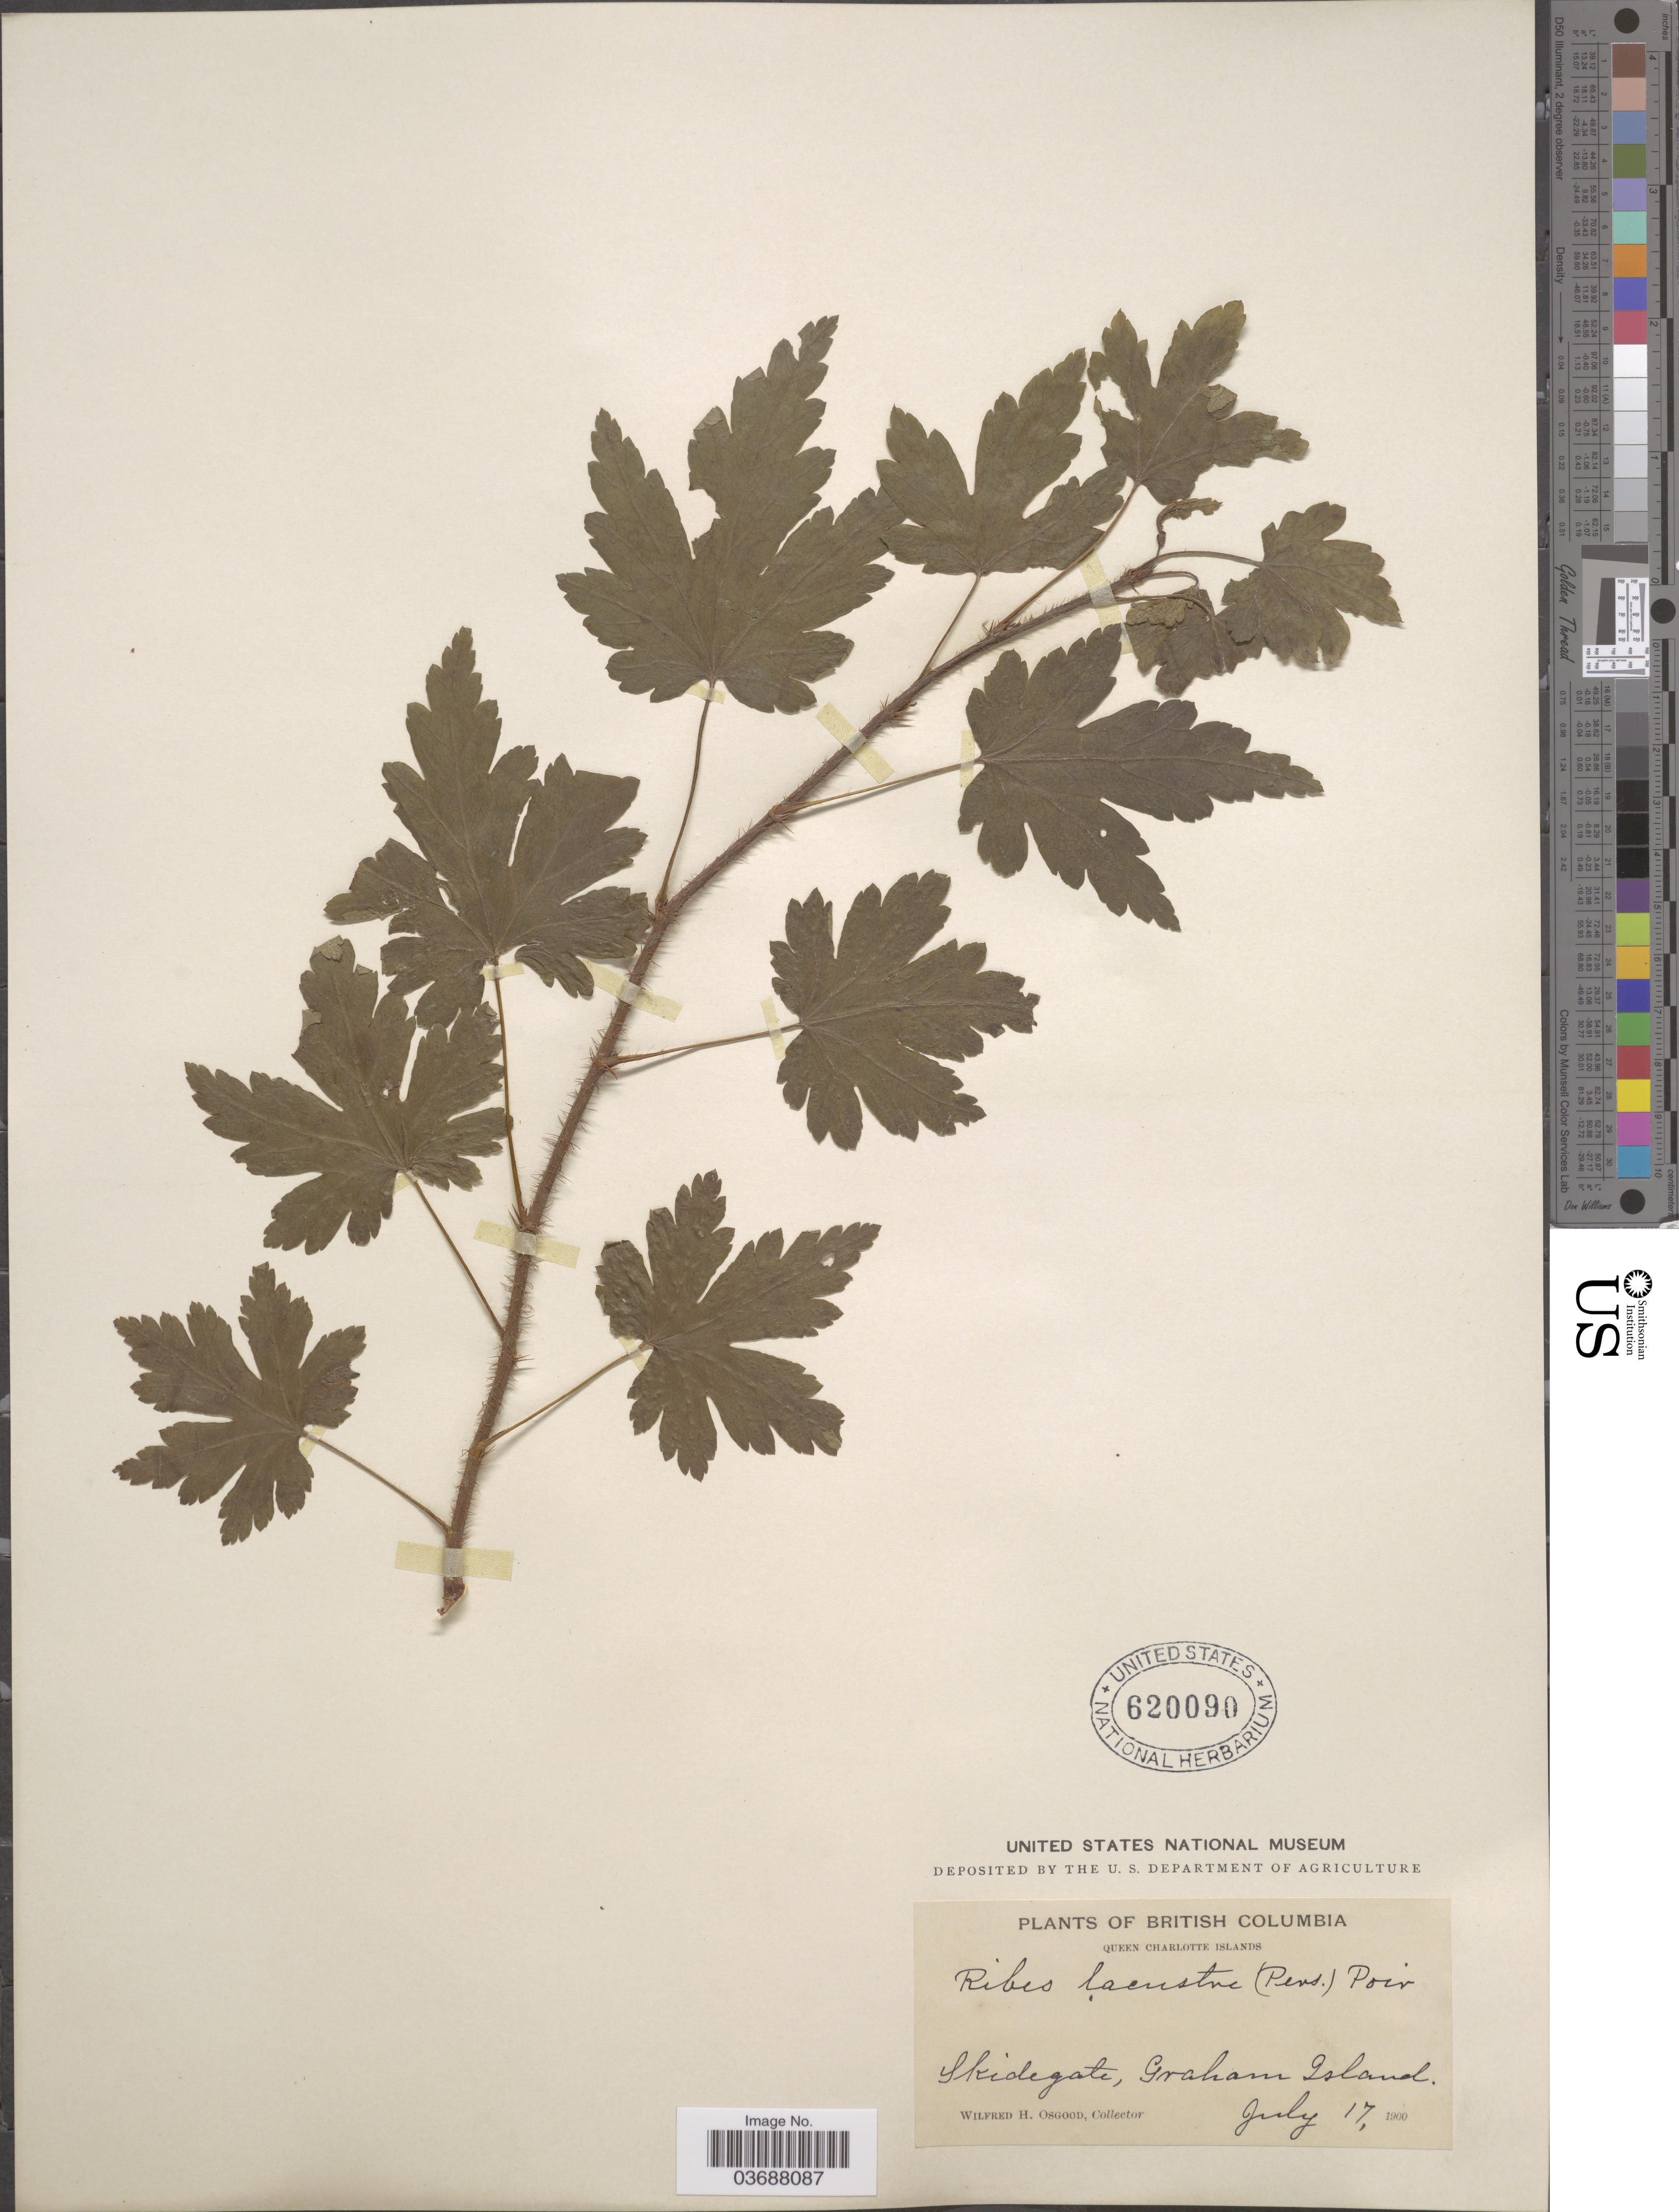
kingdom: Plantae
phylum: Tracheophyta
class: Magnoliopsida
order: Saxifragales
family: Grossulariaceae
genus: Ribes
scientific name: Ribes lacustre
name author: (Pers.) Poir.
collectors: W. Osgood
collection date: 1900-07-17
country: Canada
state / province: British Columbia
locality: Queen Charlotte Islands. Skidegate, Graham Island.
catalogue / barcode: US 620090